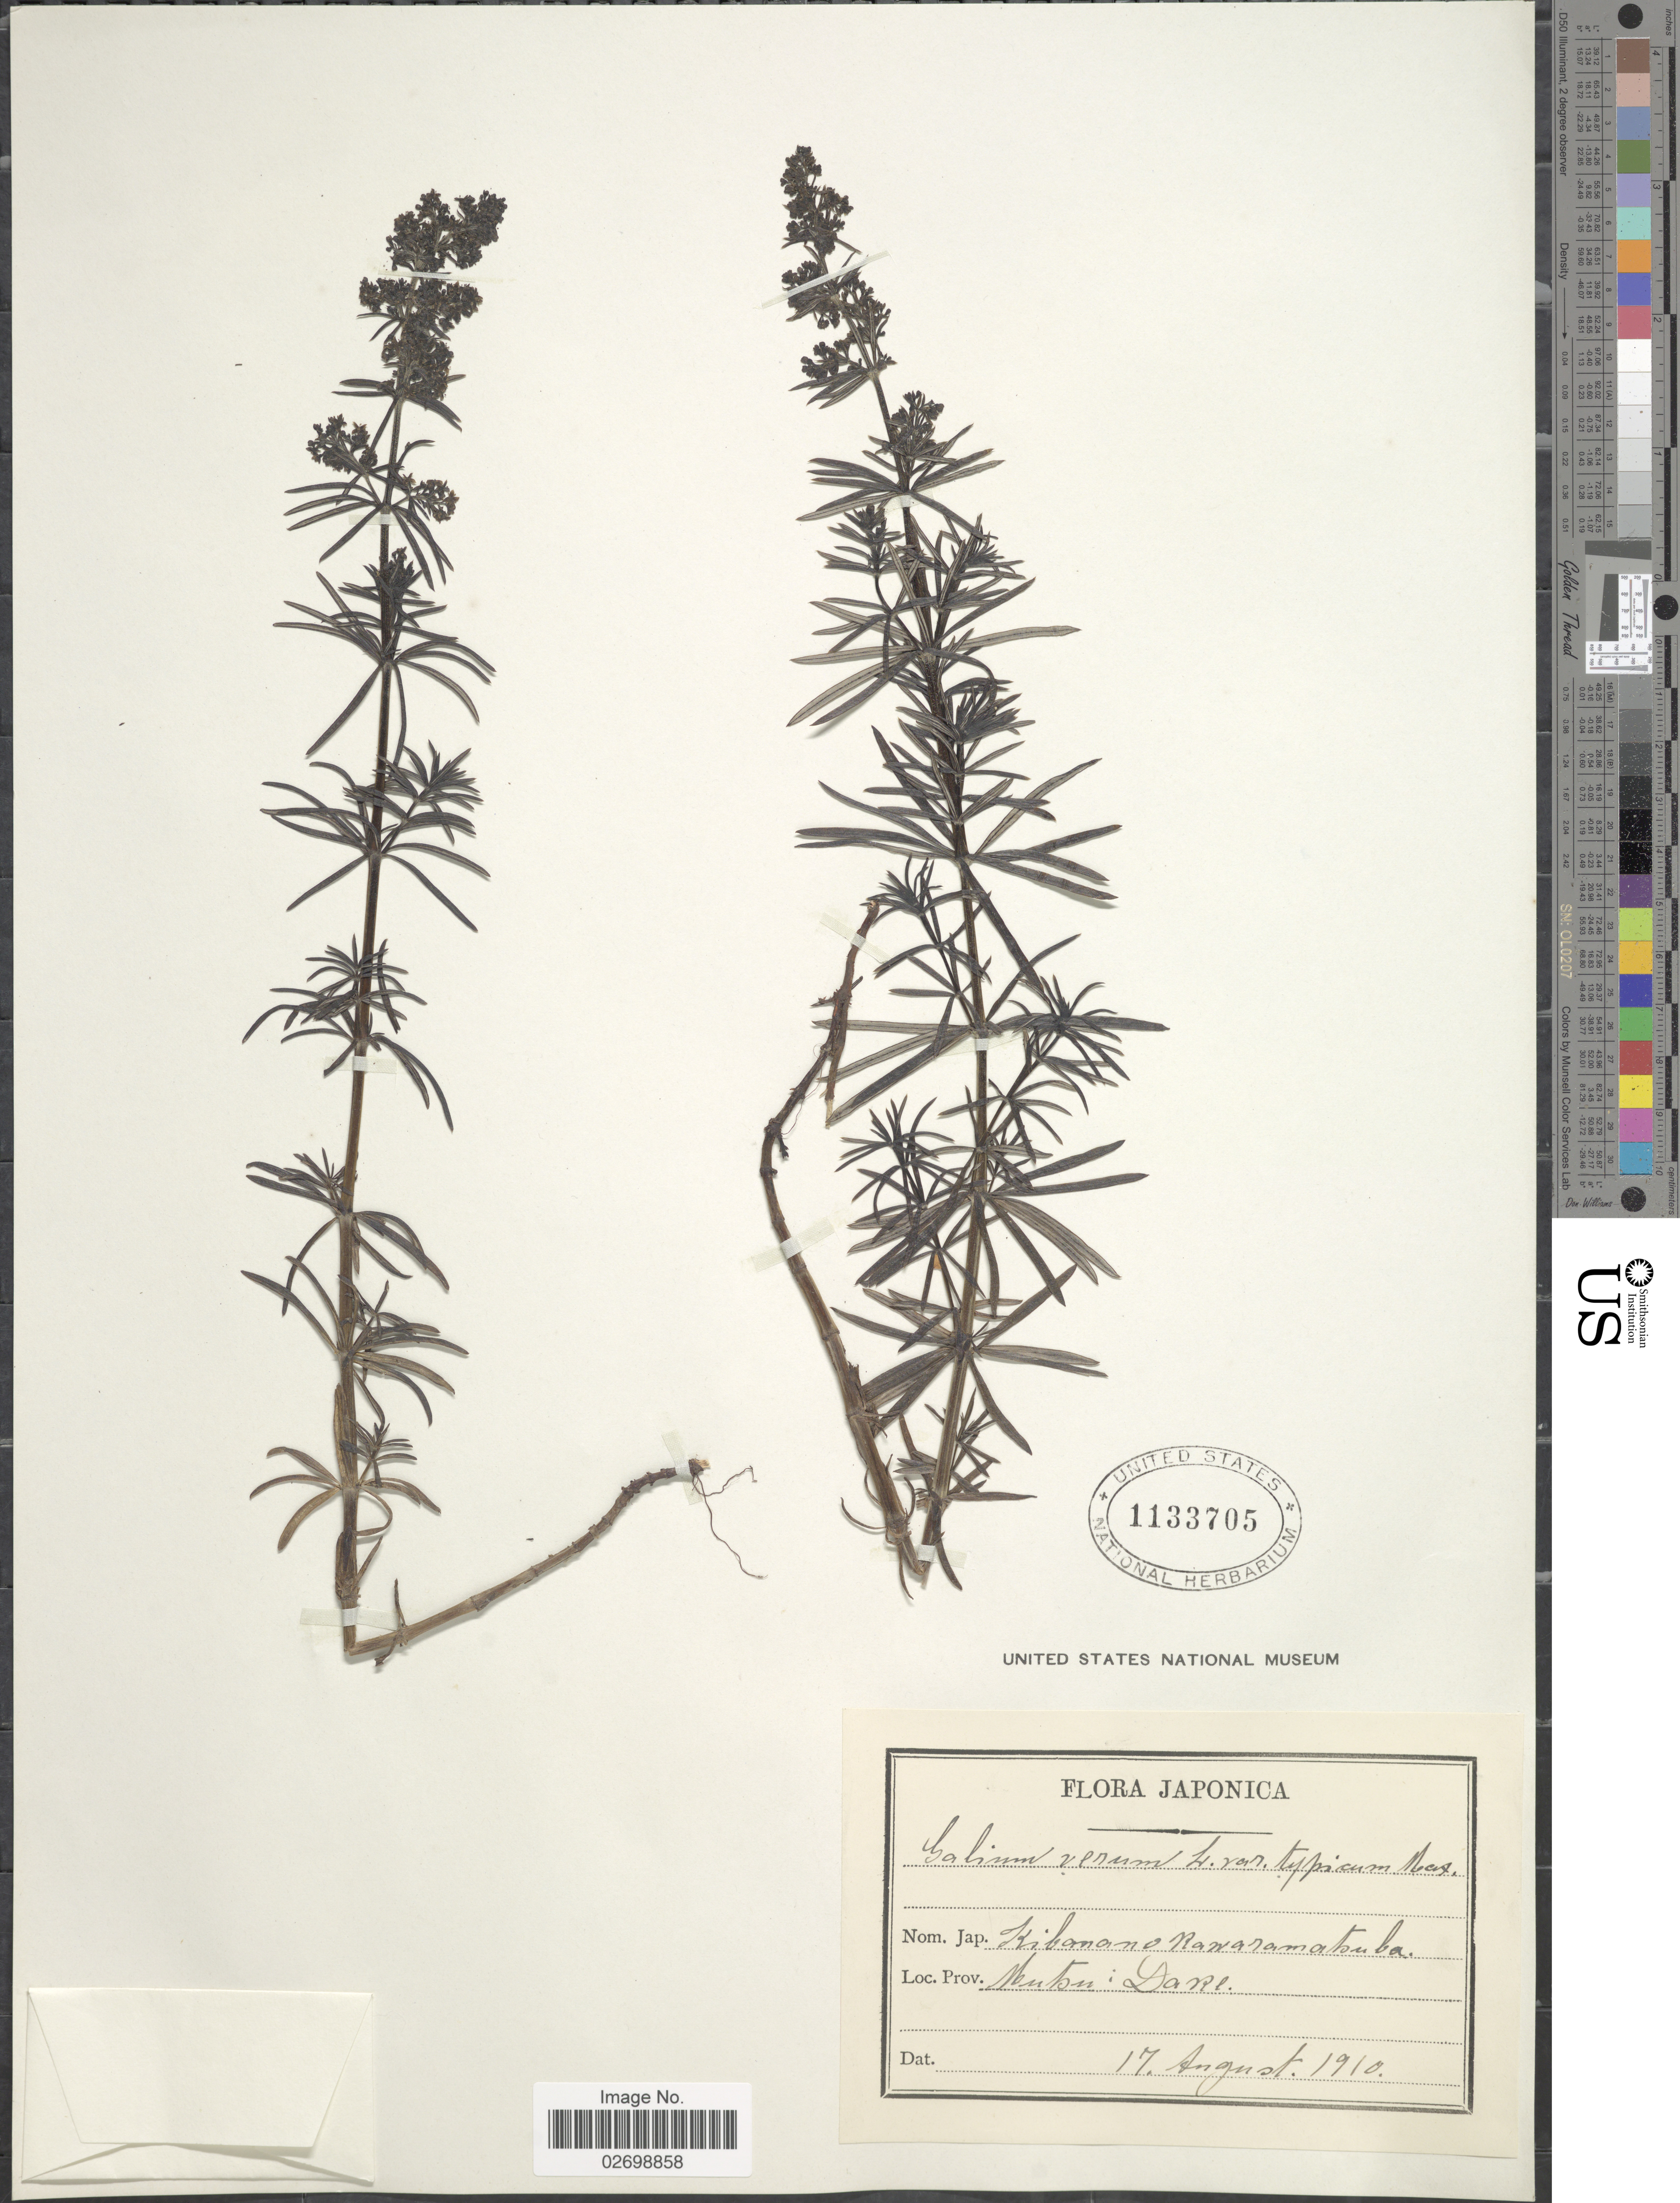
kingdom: Plantae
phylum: Tracheophyta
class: Magnoliopsida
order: Gentianales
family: Rubiaceae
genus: Galium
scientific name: Galium verum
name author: L.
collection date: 1910-08-17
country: Japan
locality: Mutsu: Dake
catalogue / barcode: US 1133705